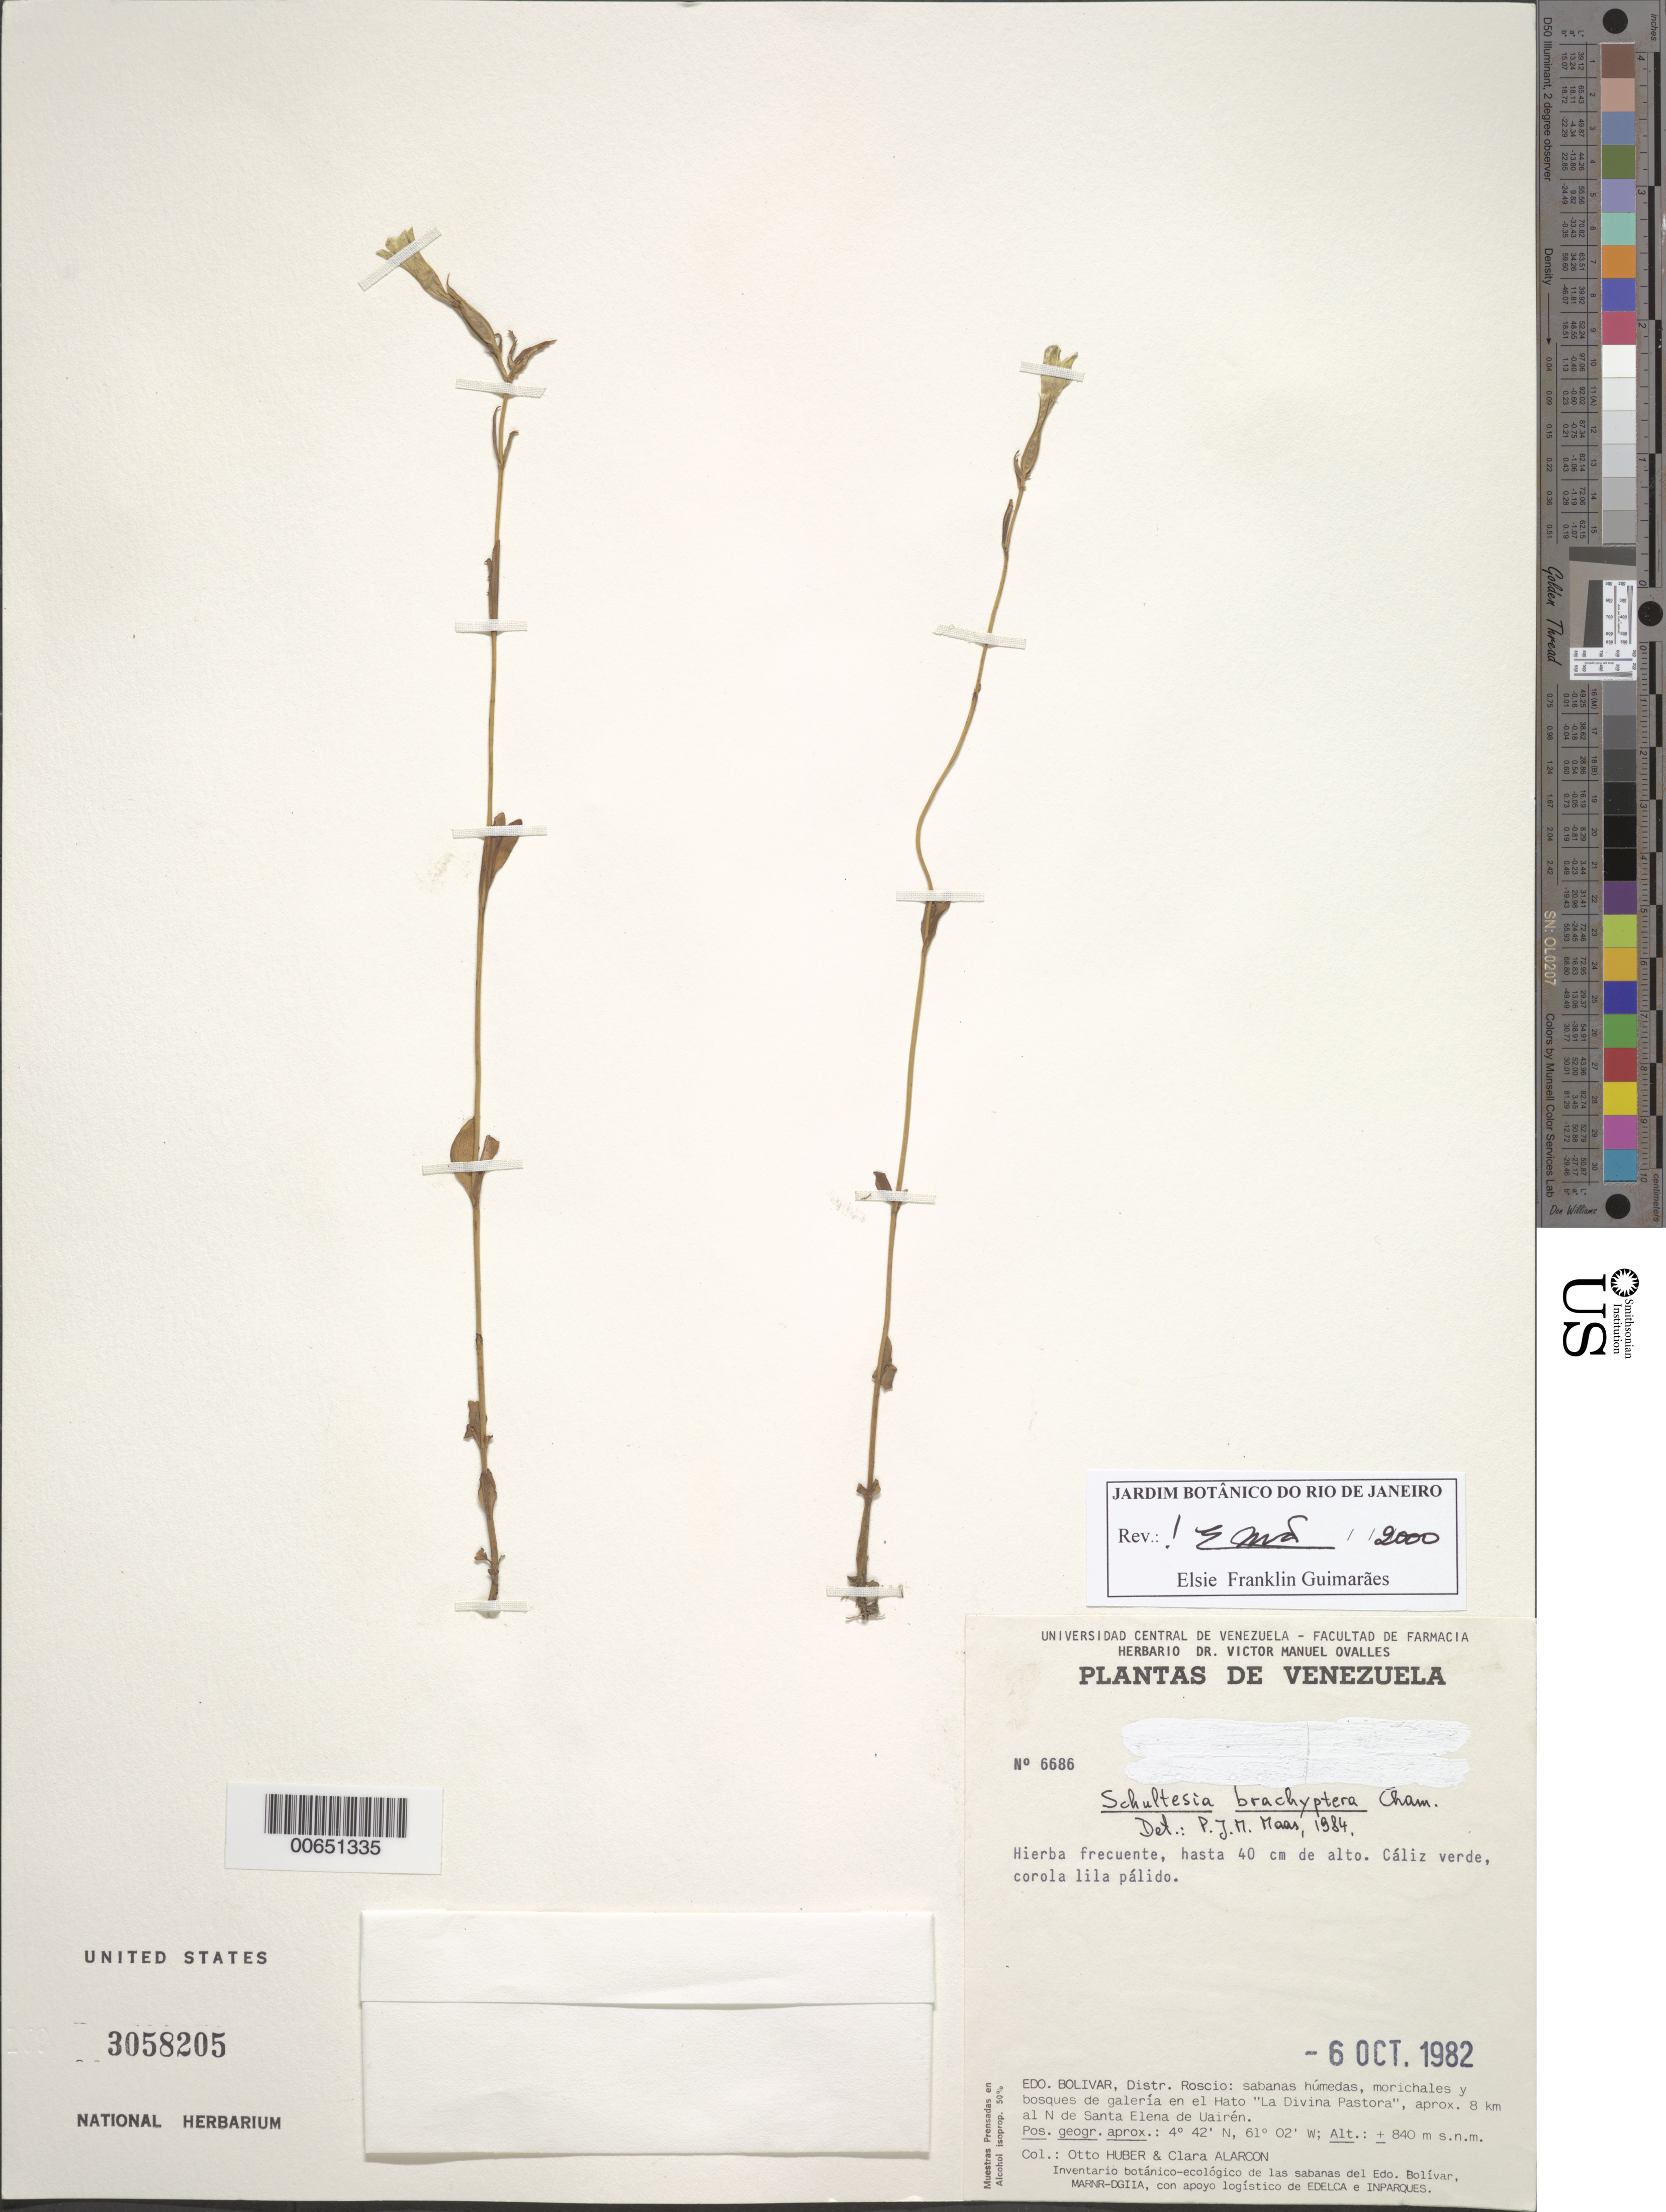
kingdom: Plantae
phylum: Tracheophyta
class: Magnoliopsida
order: Gentianales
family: Gentianaceae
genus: Schultesia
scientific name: Schultesia brachyptera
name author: Cham.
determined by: Guimarães, E. F.; Machado, D.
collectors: O. Huber & C. Alarcon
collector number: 6686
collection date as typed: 6-Oct-82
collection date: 1982-10-06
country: Venezuela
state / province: Bolívar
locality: Gran Sabana, Hato "La Divina Pastora", 8 km al NW de Sta. Elena de Uairen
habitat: Sabanas húmedas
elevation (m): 840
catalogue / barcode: US 3058205